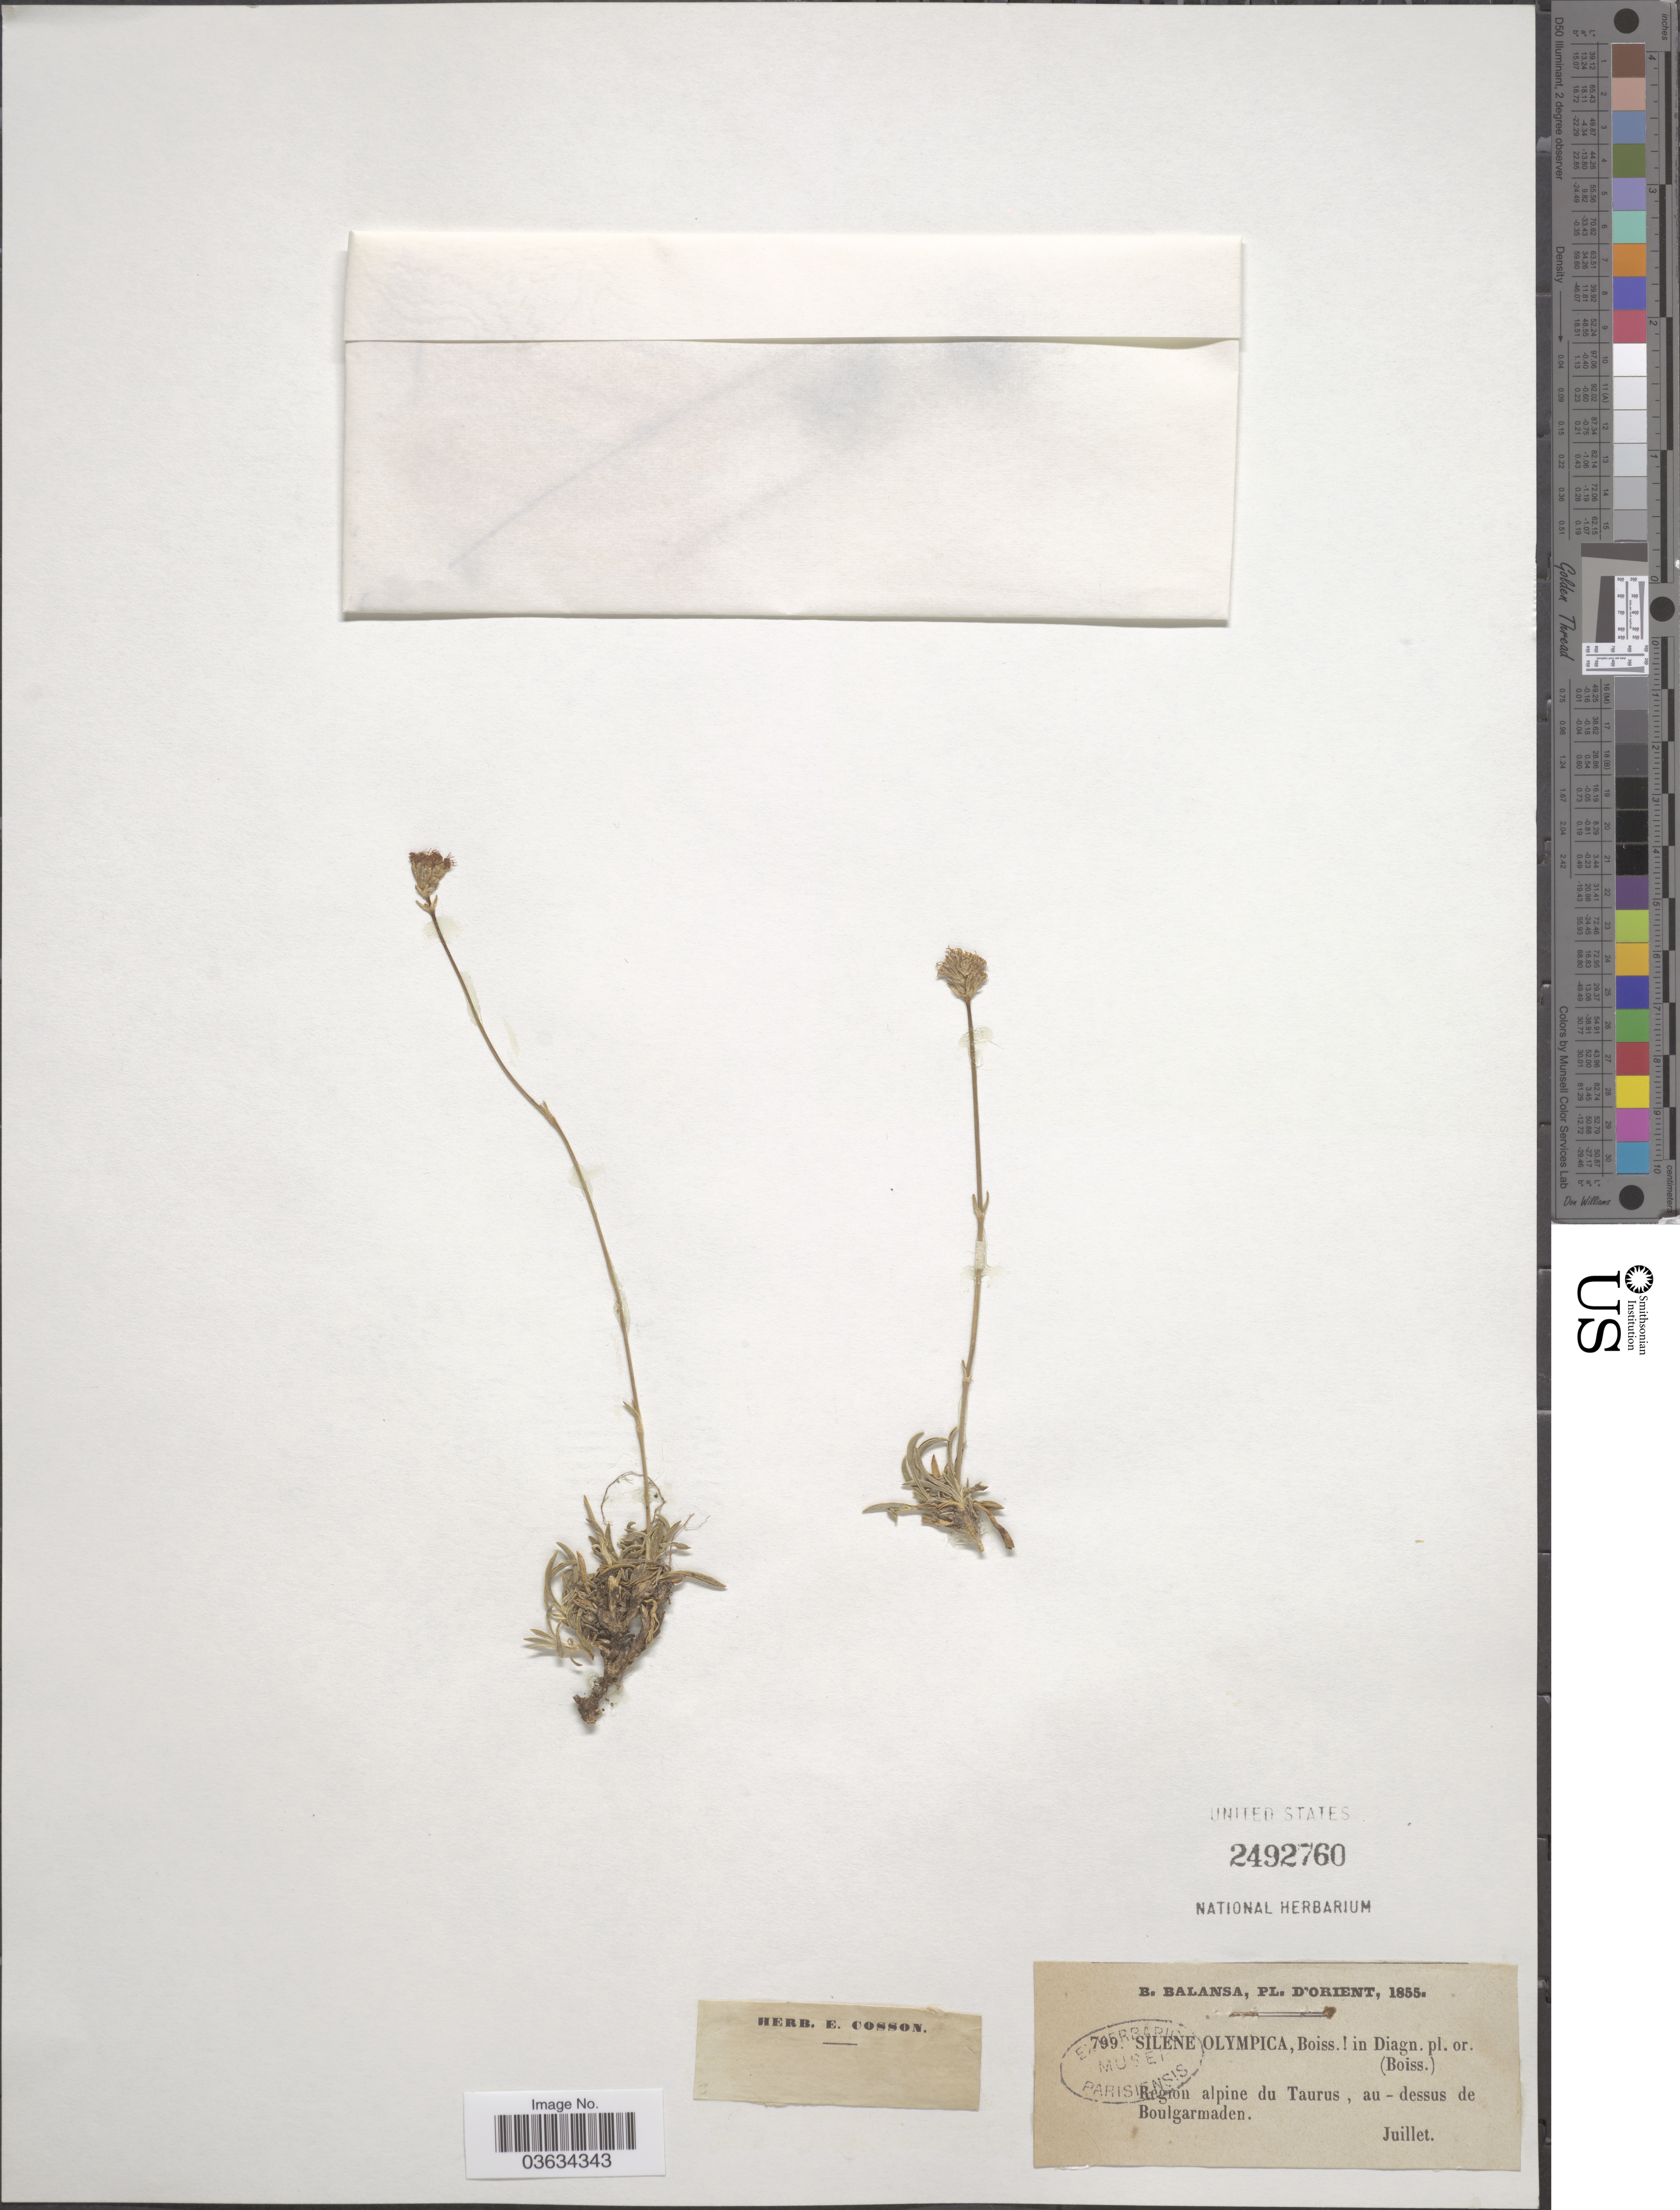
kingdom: Plantae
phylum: Tracheophyta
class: Magnoliopsida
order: Caryophyllales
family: Caryophyllaceae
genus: Silene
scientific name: Silene olympica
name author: Boiss.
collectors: B. Balansa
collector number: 799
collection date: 1855-07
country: Turkey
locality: D'Orient. Region alpine du Taurus, au - dessus de Boulgarmaden.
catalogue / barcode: US 2492760